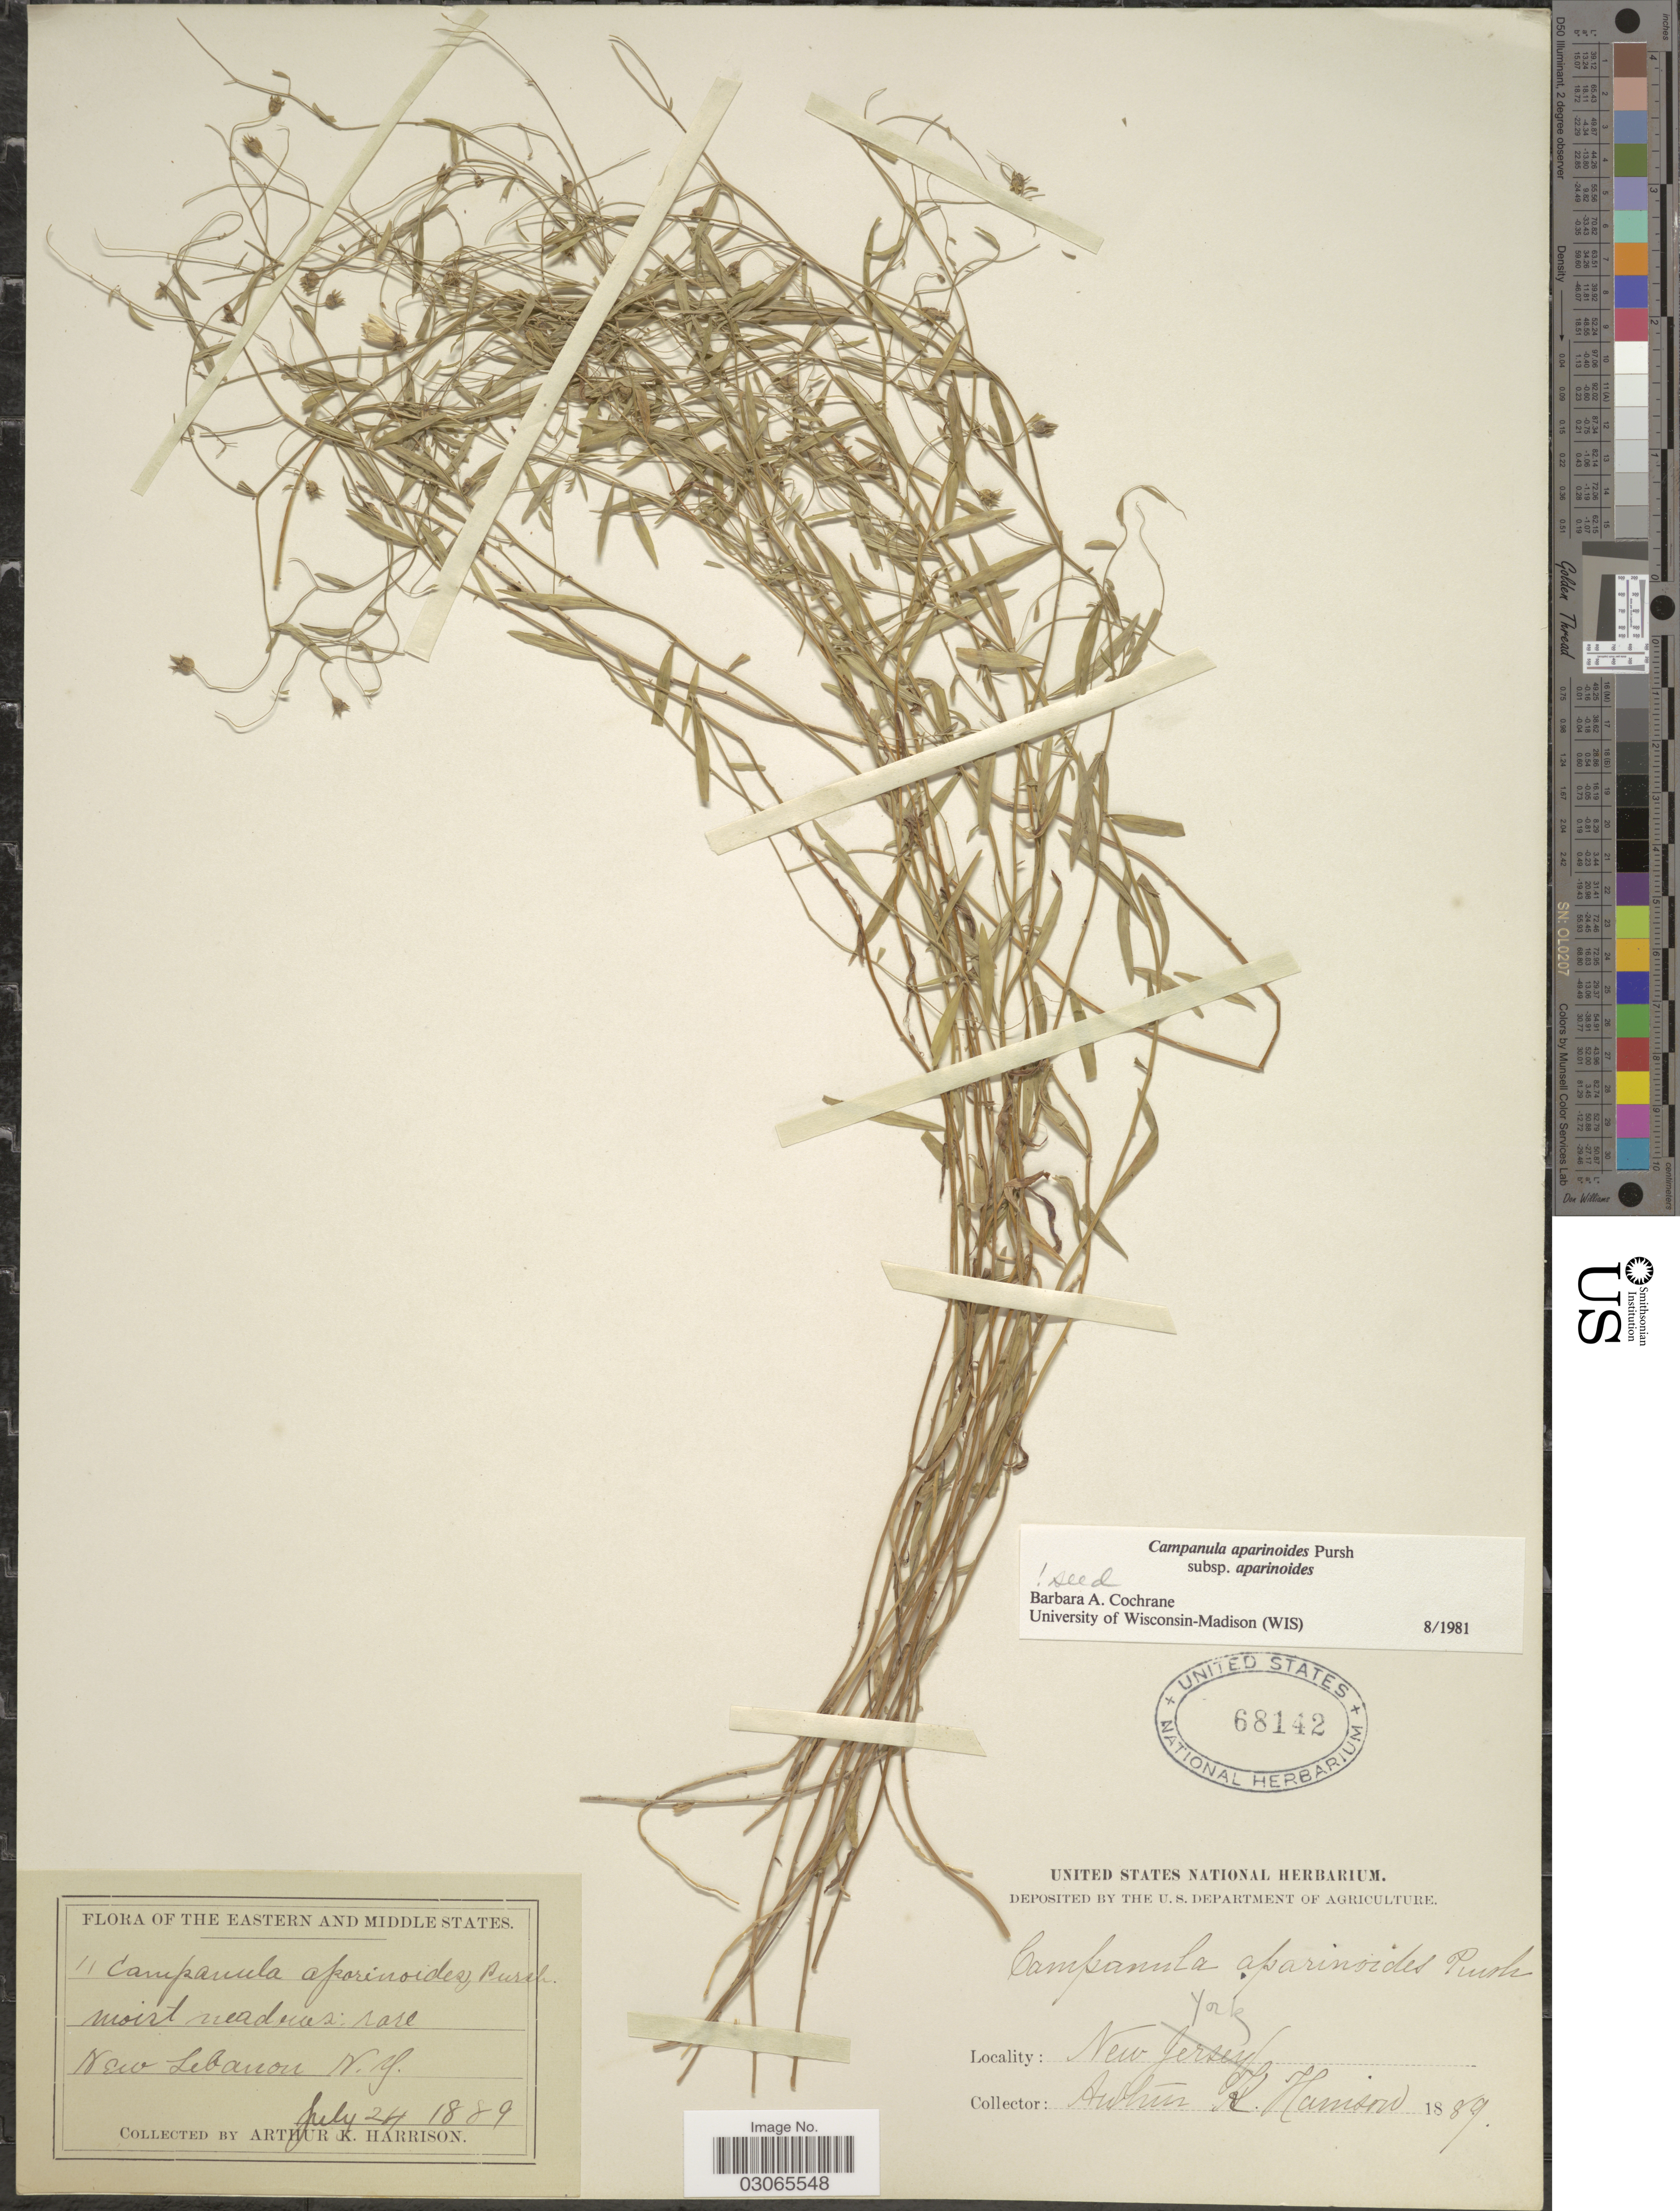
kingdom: Plantae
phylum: Tracheophyta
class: Magnoliopsida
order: Asterales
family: Campanulaceae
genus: Campanula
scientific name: Campanula aparinoides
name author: Pursh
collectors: A. K. Harrison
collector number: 11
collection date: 1889-07-24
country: United States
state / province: New York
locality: New Lebanon.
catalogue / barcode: US 68142